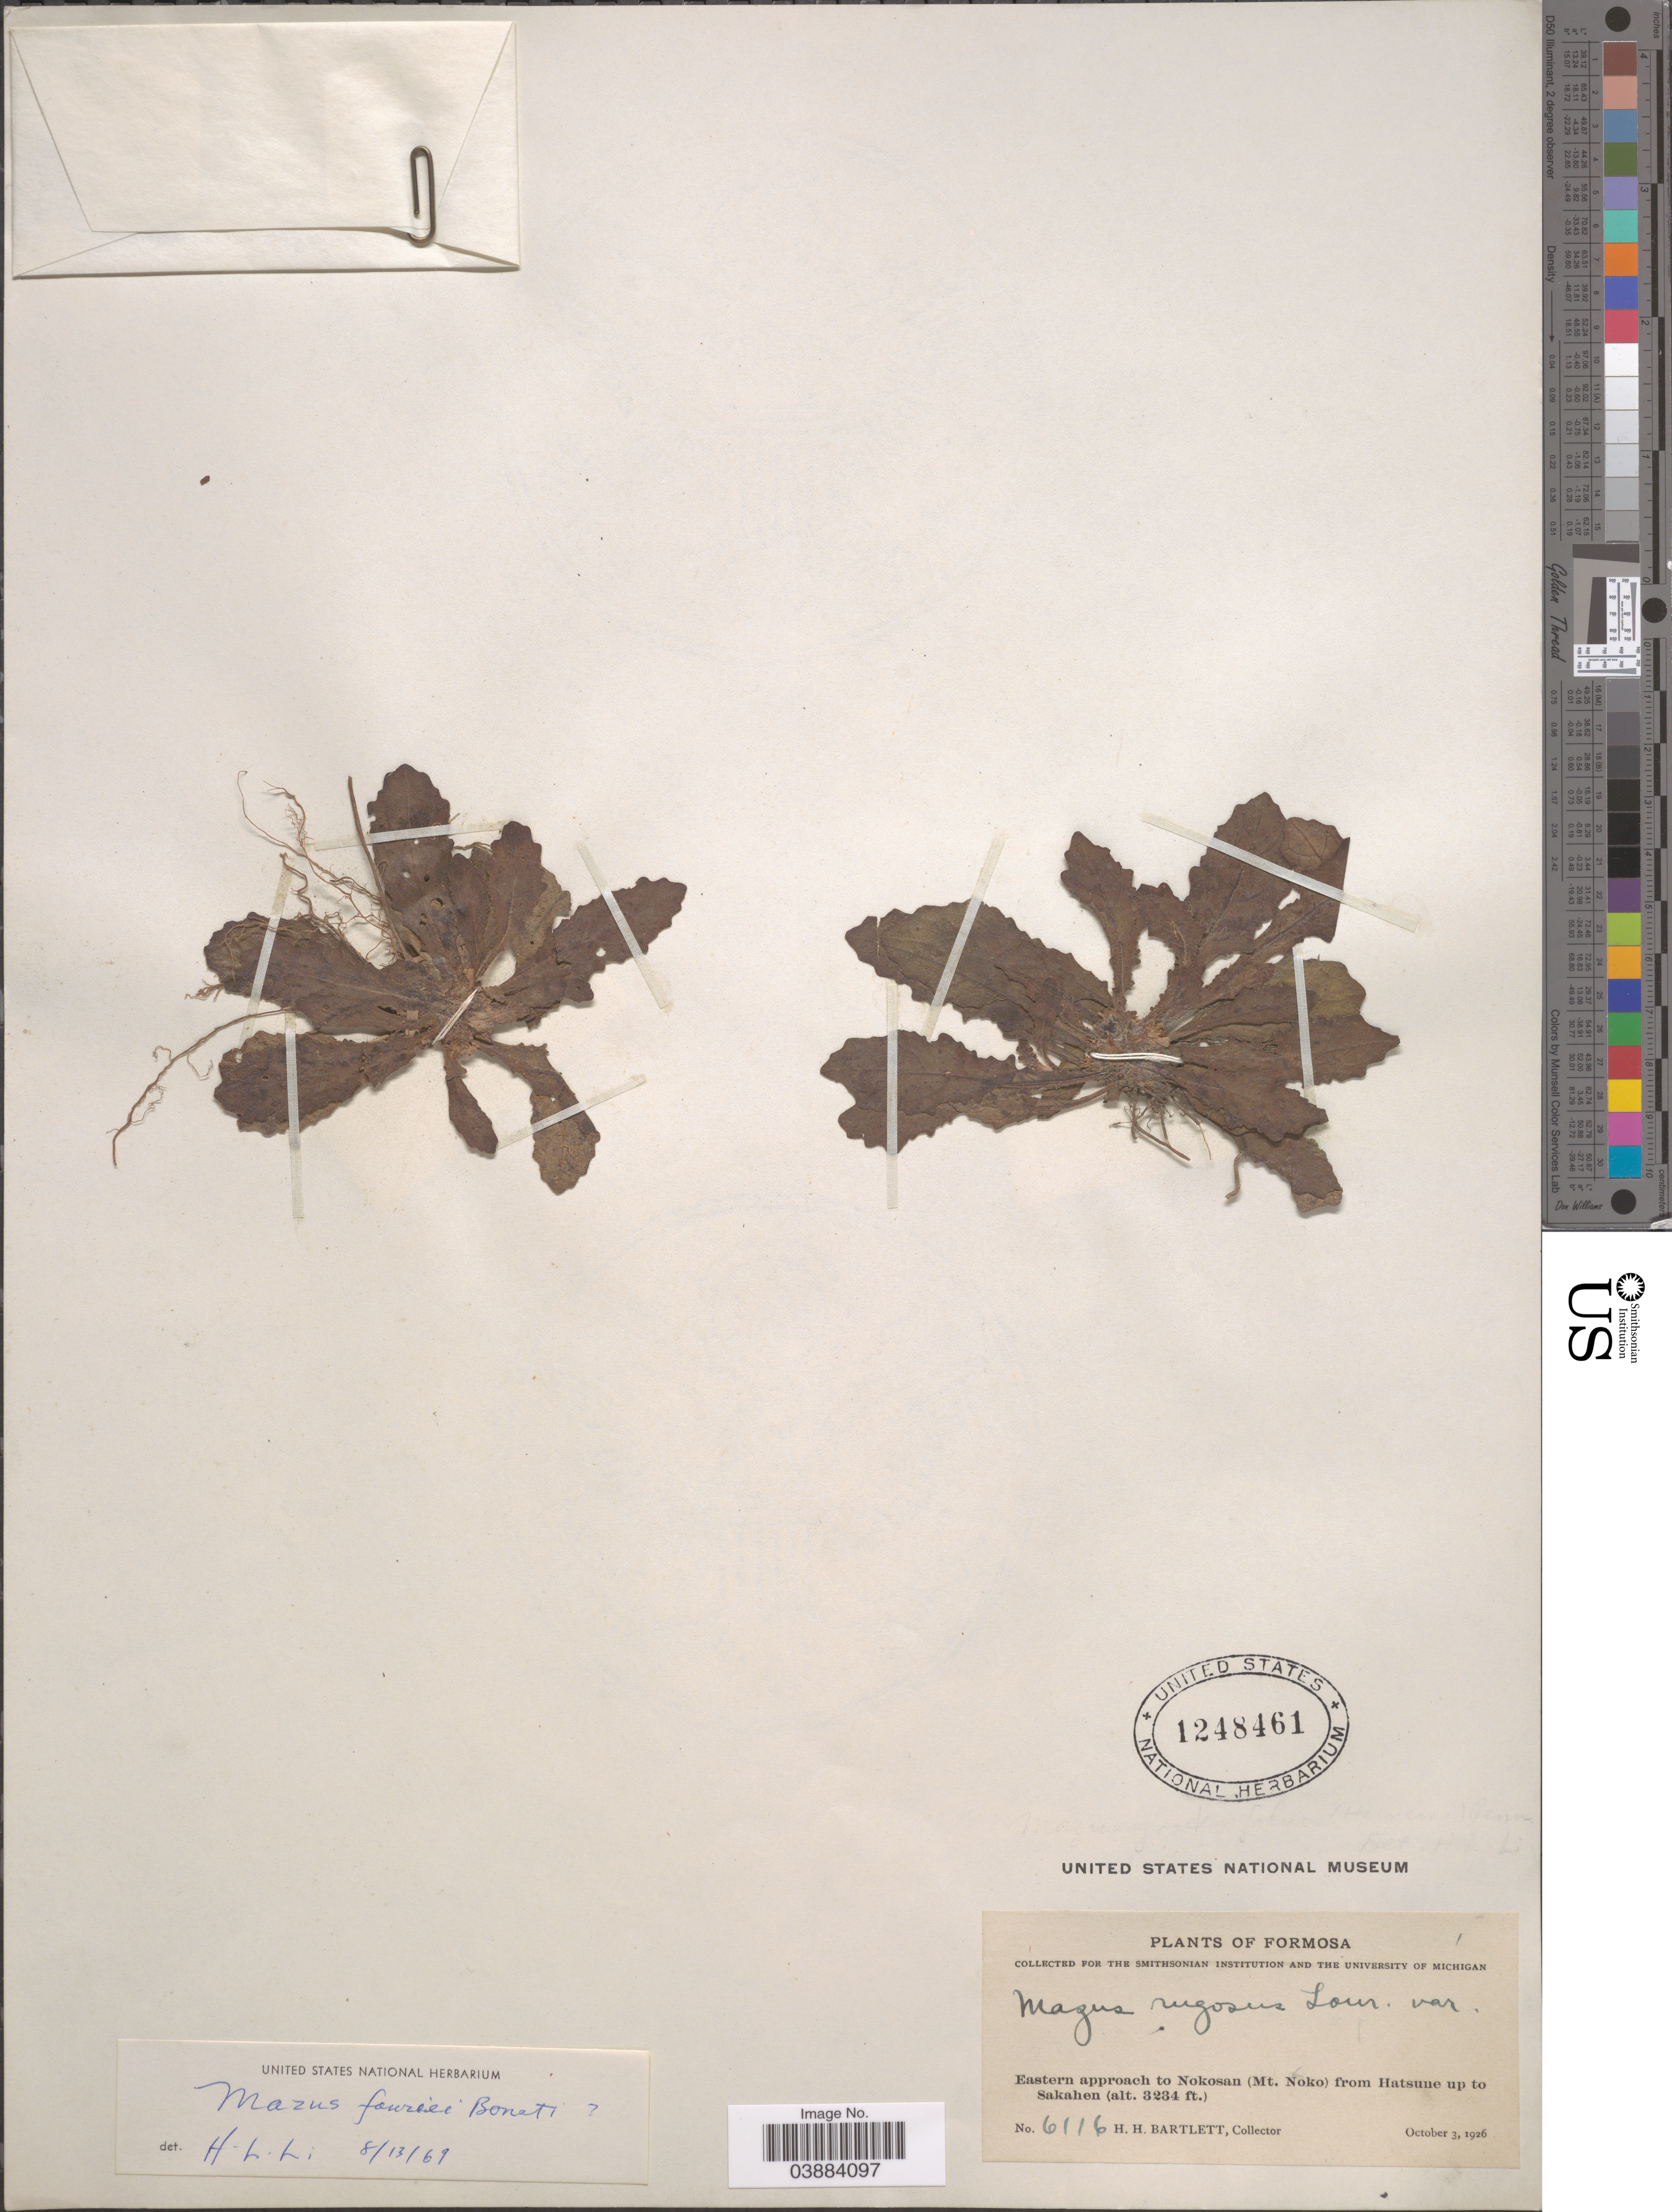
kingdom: Plantae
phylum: Tracheophyta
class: Magnoliopsida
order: Lamiales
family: Mazaceae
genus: Mazus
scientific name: Mazus fauriei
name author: Bonati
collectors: H. H. Bartlett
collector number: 6116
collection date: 1926-10-03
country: Taiwan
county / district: Hualien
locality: Eastern approach to Nokosan (Mt. Noko) from Hatsune up to Sakahen.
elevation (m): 986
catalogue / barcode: US 1248461